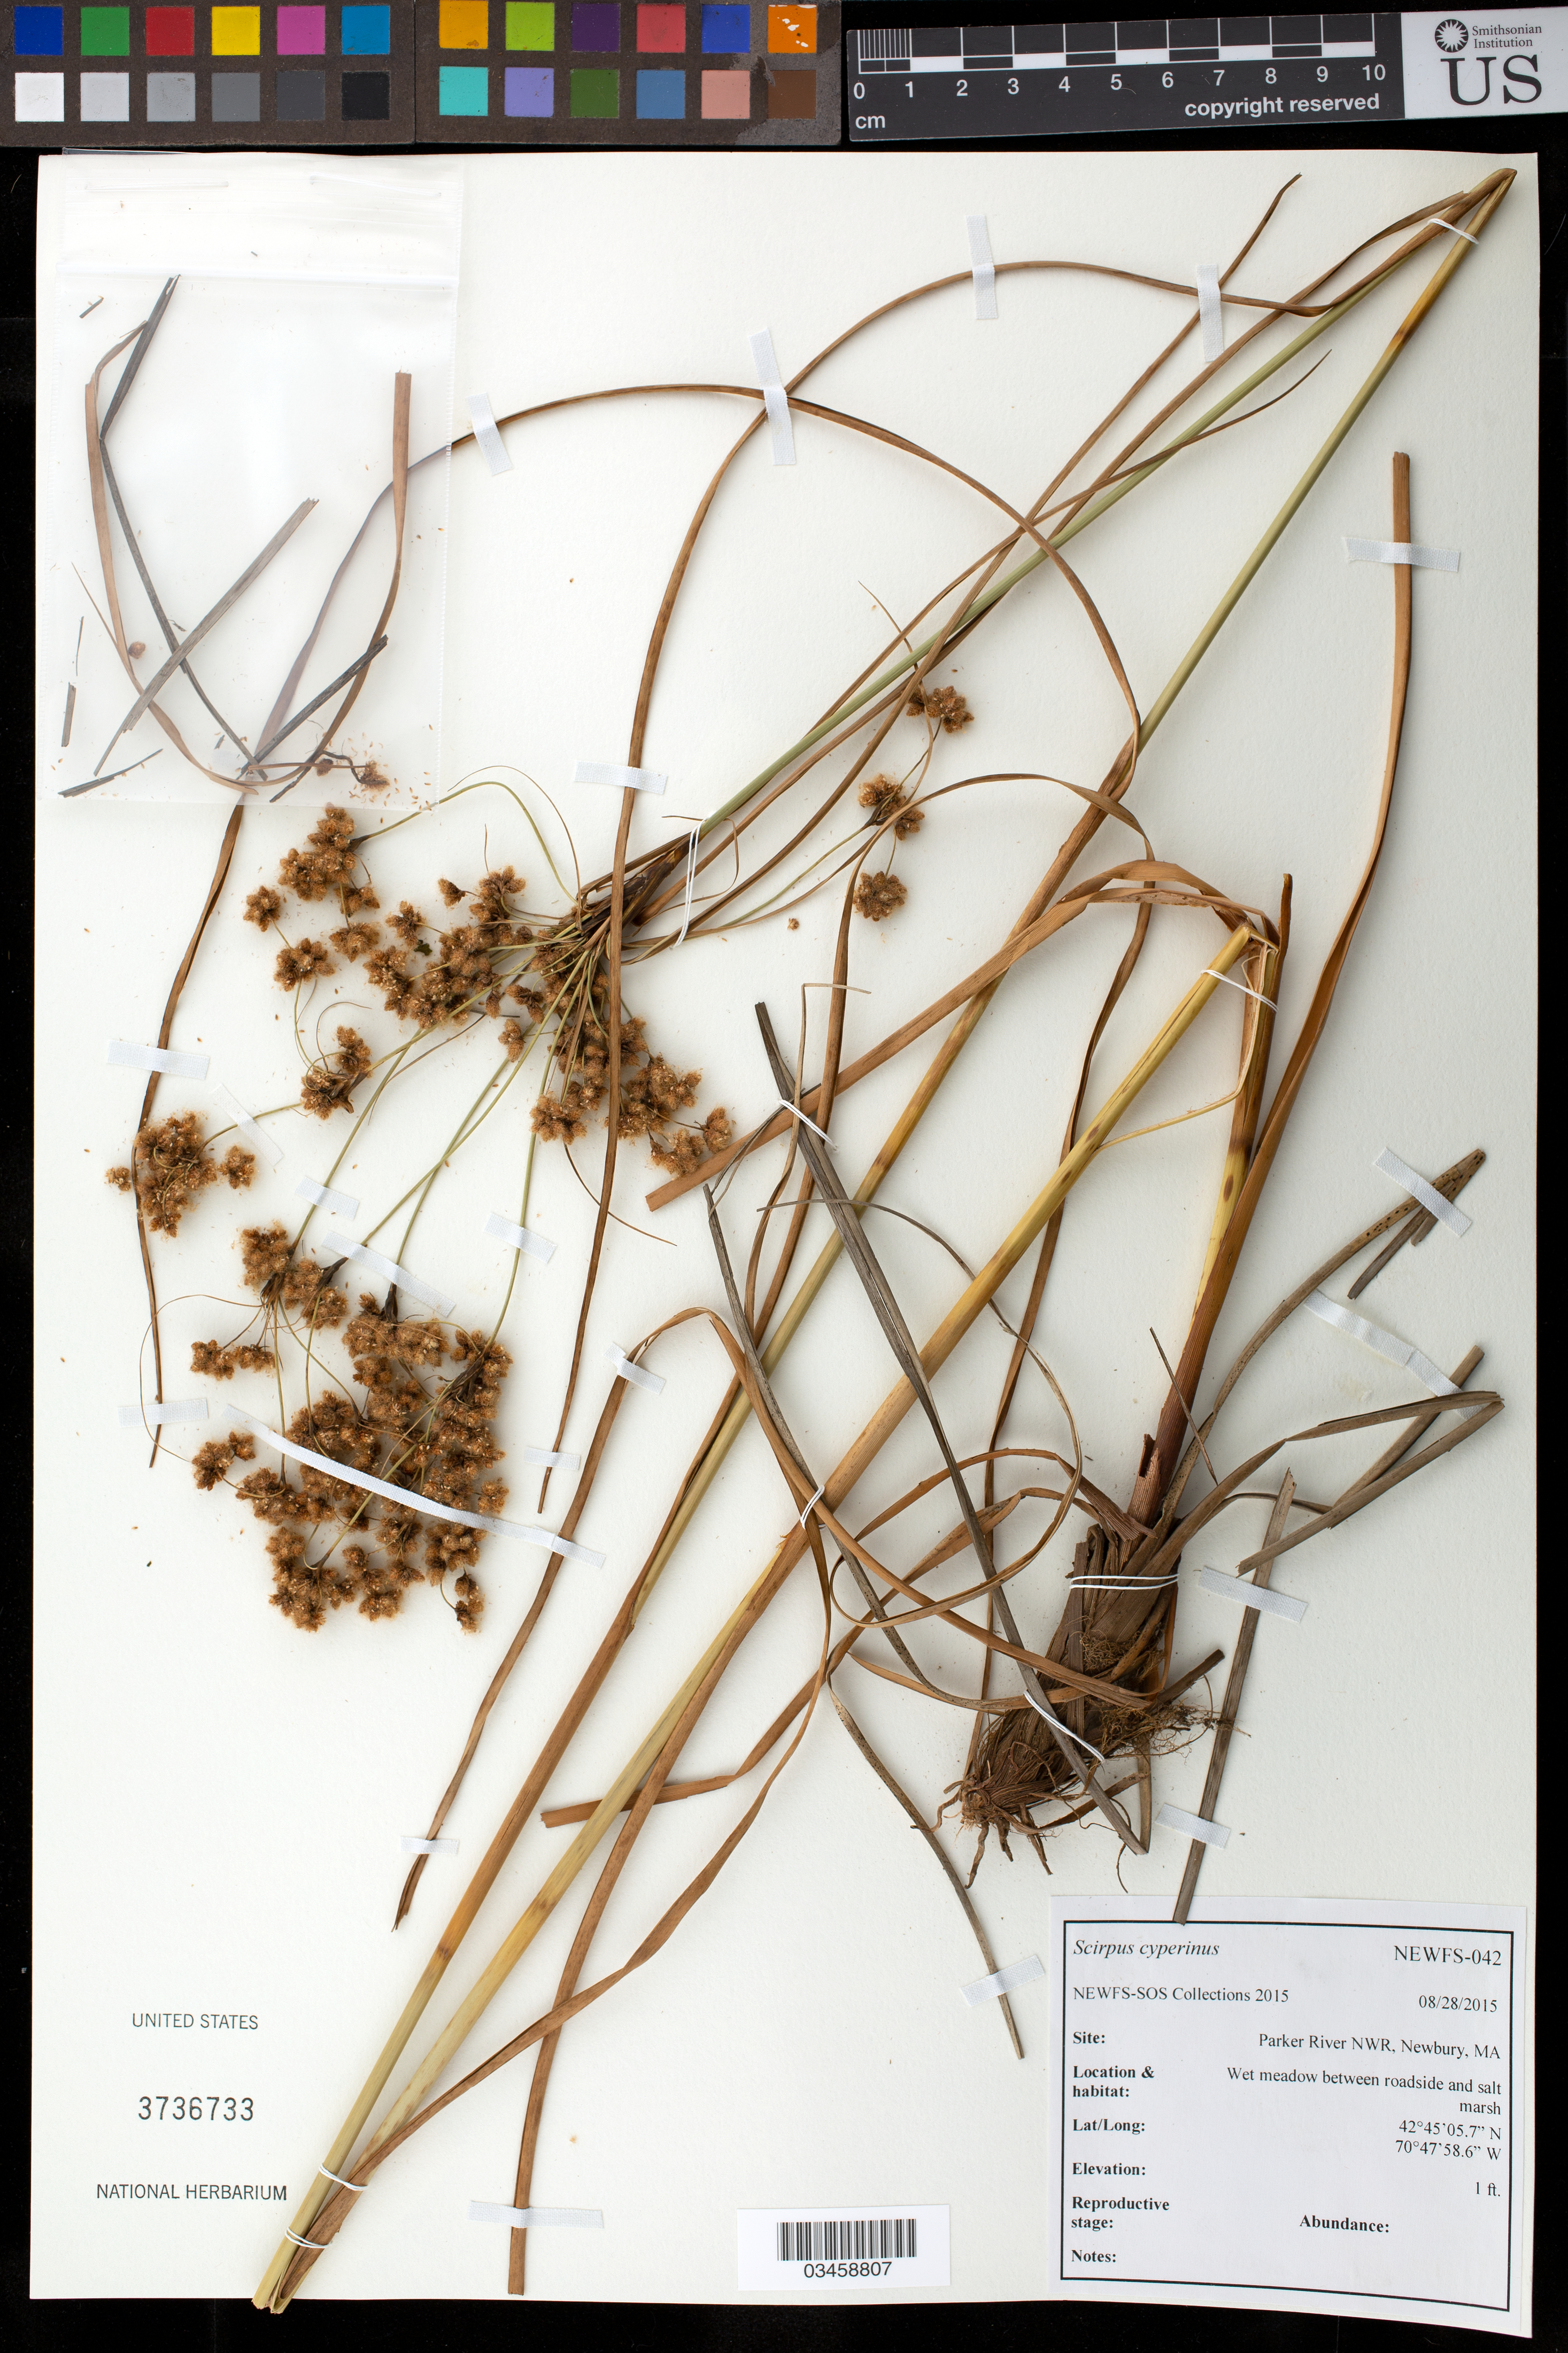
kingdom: Plantae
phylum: Tracheophyta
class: Liliopsida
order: Poales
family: Cyperaceae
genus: Scirpus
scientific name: Scirpus cyperinus (L.) Kunth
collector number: ref. number NEWFS-042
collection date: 2015-08-28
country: United States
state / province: Massachusetts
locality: Parker River NWR, Newbury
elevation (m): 0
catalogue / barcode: US 3736733